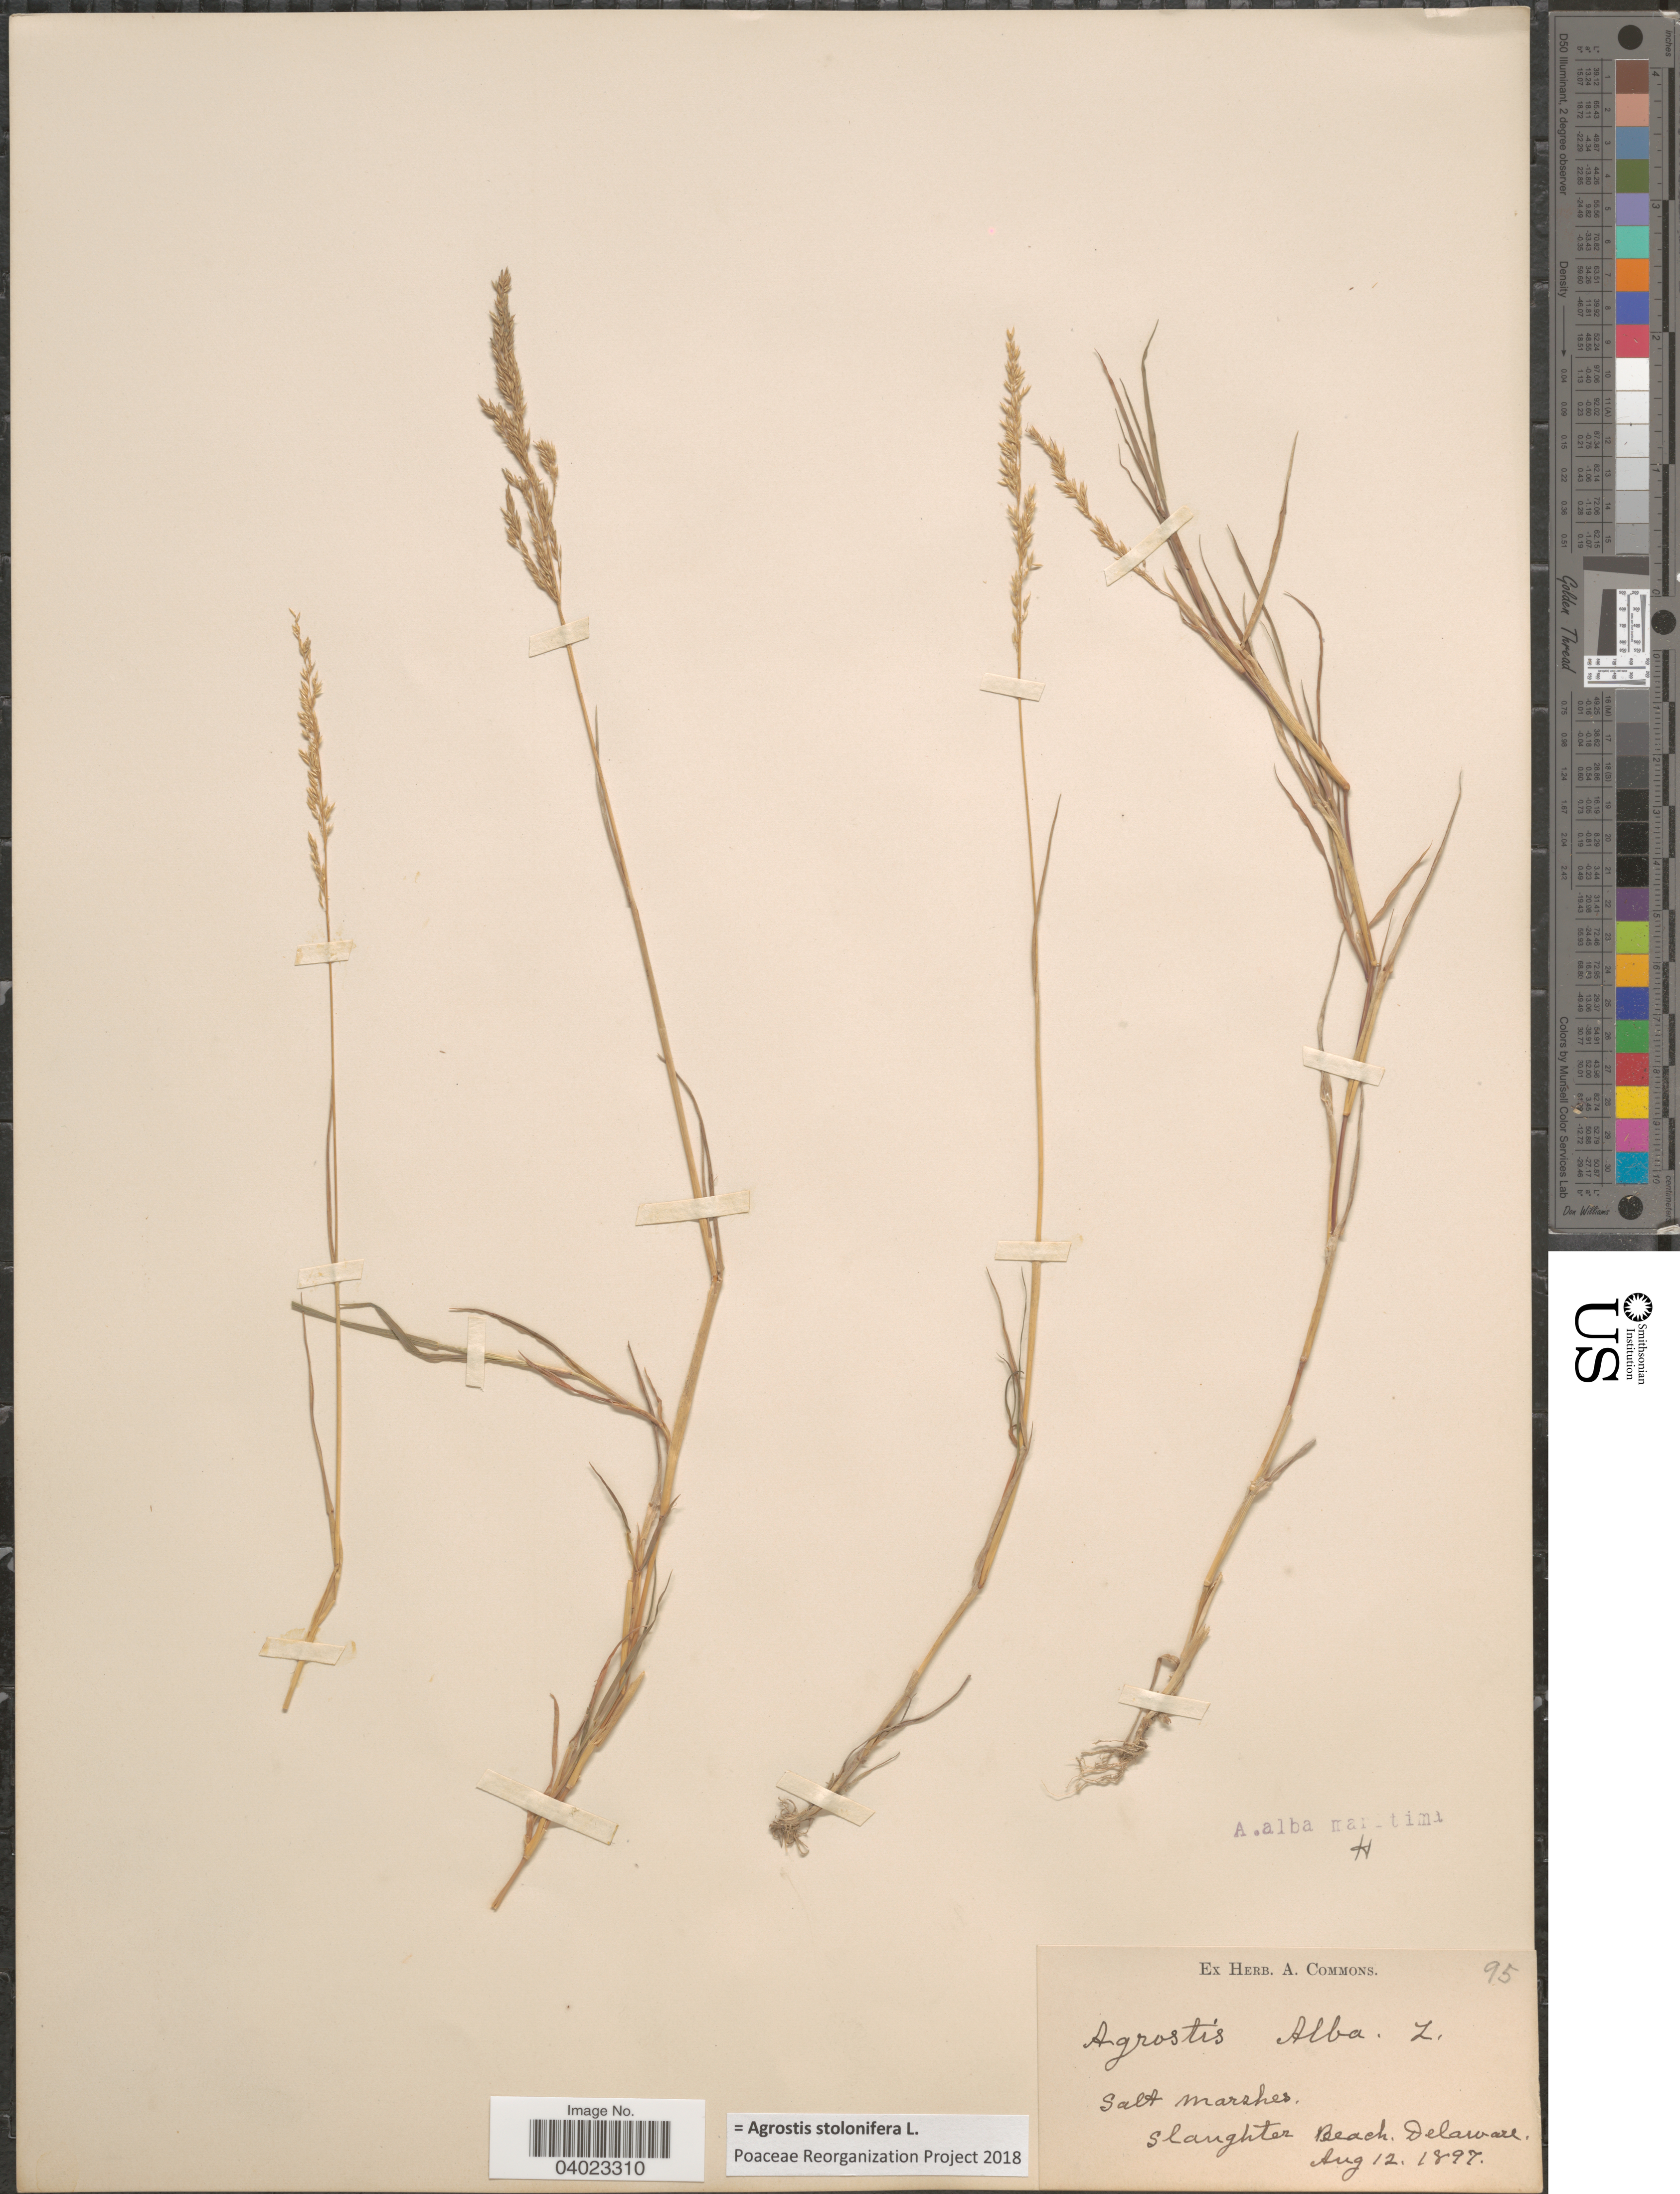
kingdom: Plantae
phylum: Tracheophyta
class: Liliopsida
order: Poales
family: Poaceae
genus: Agrostis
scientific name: Agrostis stolonifera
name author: L.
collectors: ex herb. A. Commons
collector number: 95?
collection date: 1897-08-12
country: United States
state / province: Delaware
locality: Slaughter Beach.